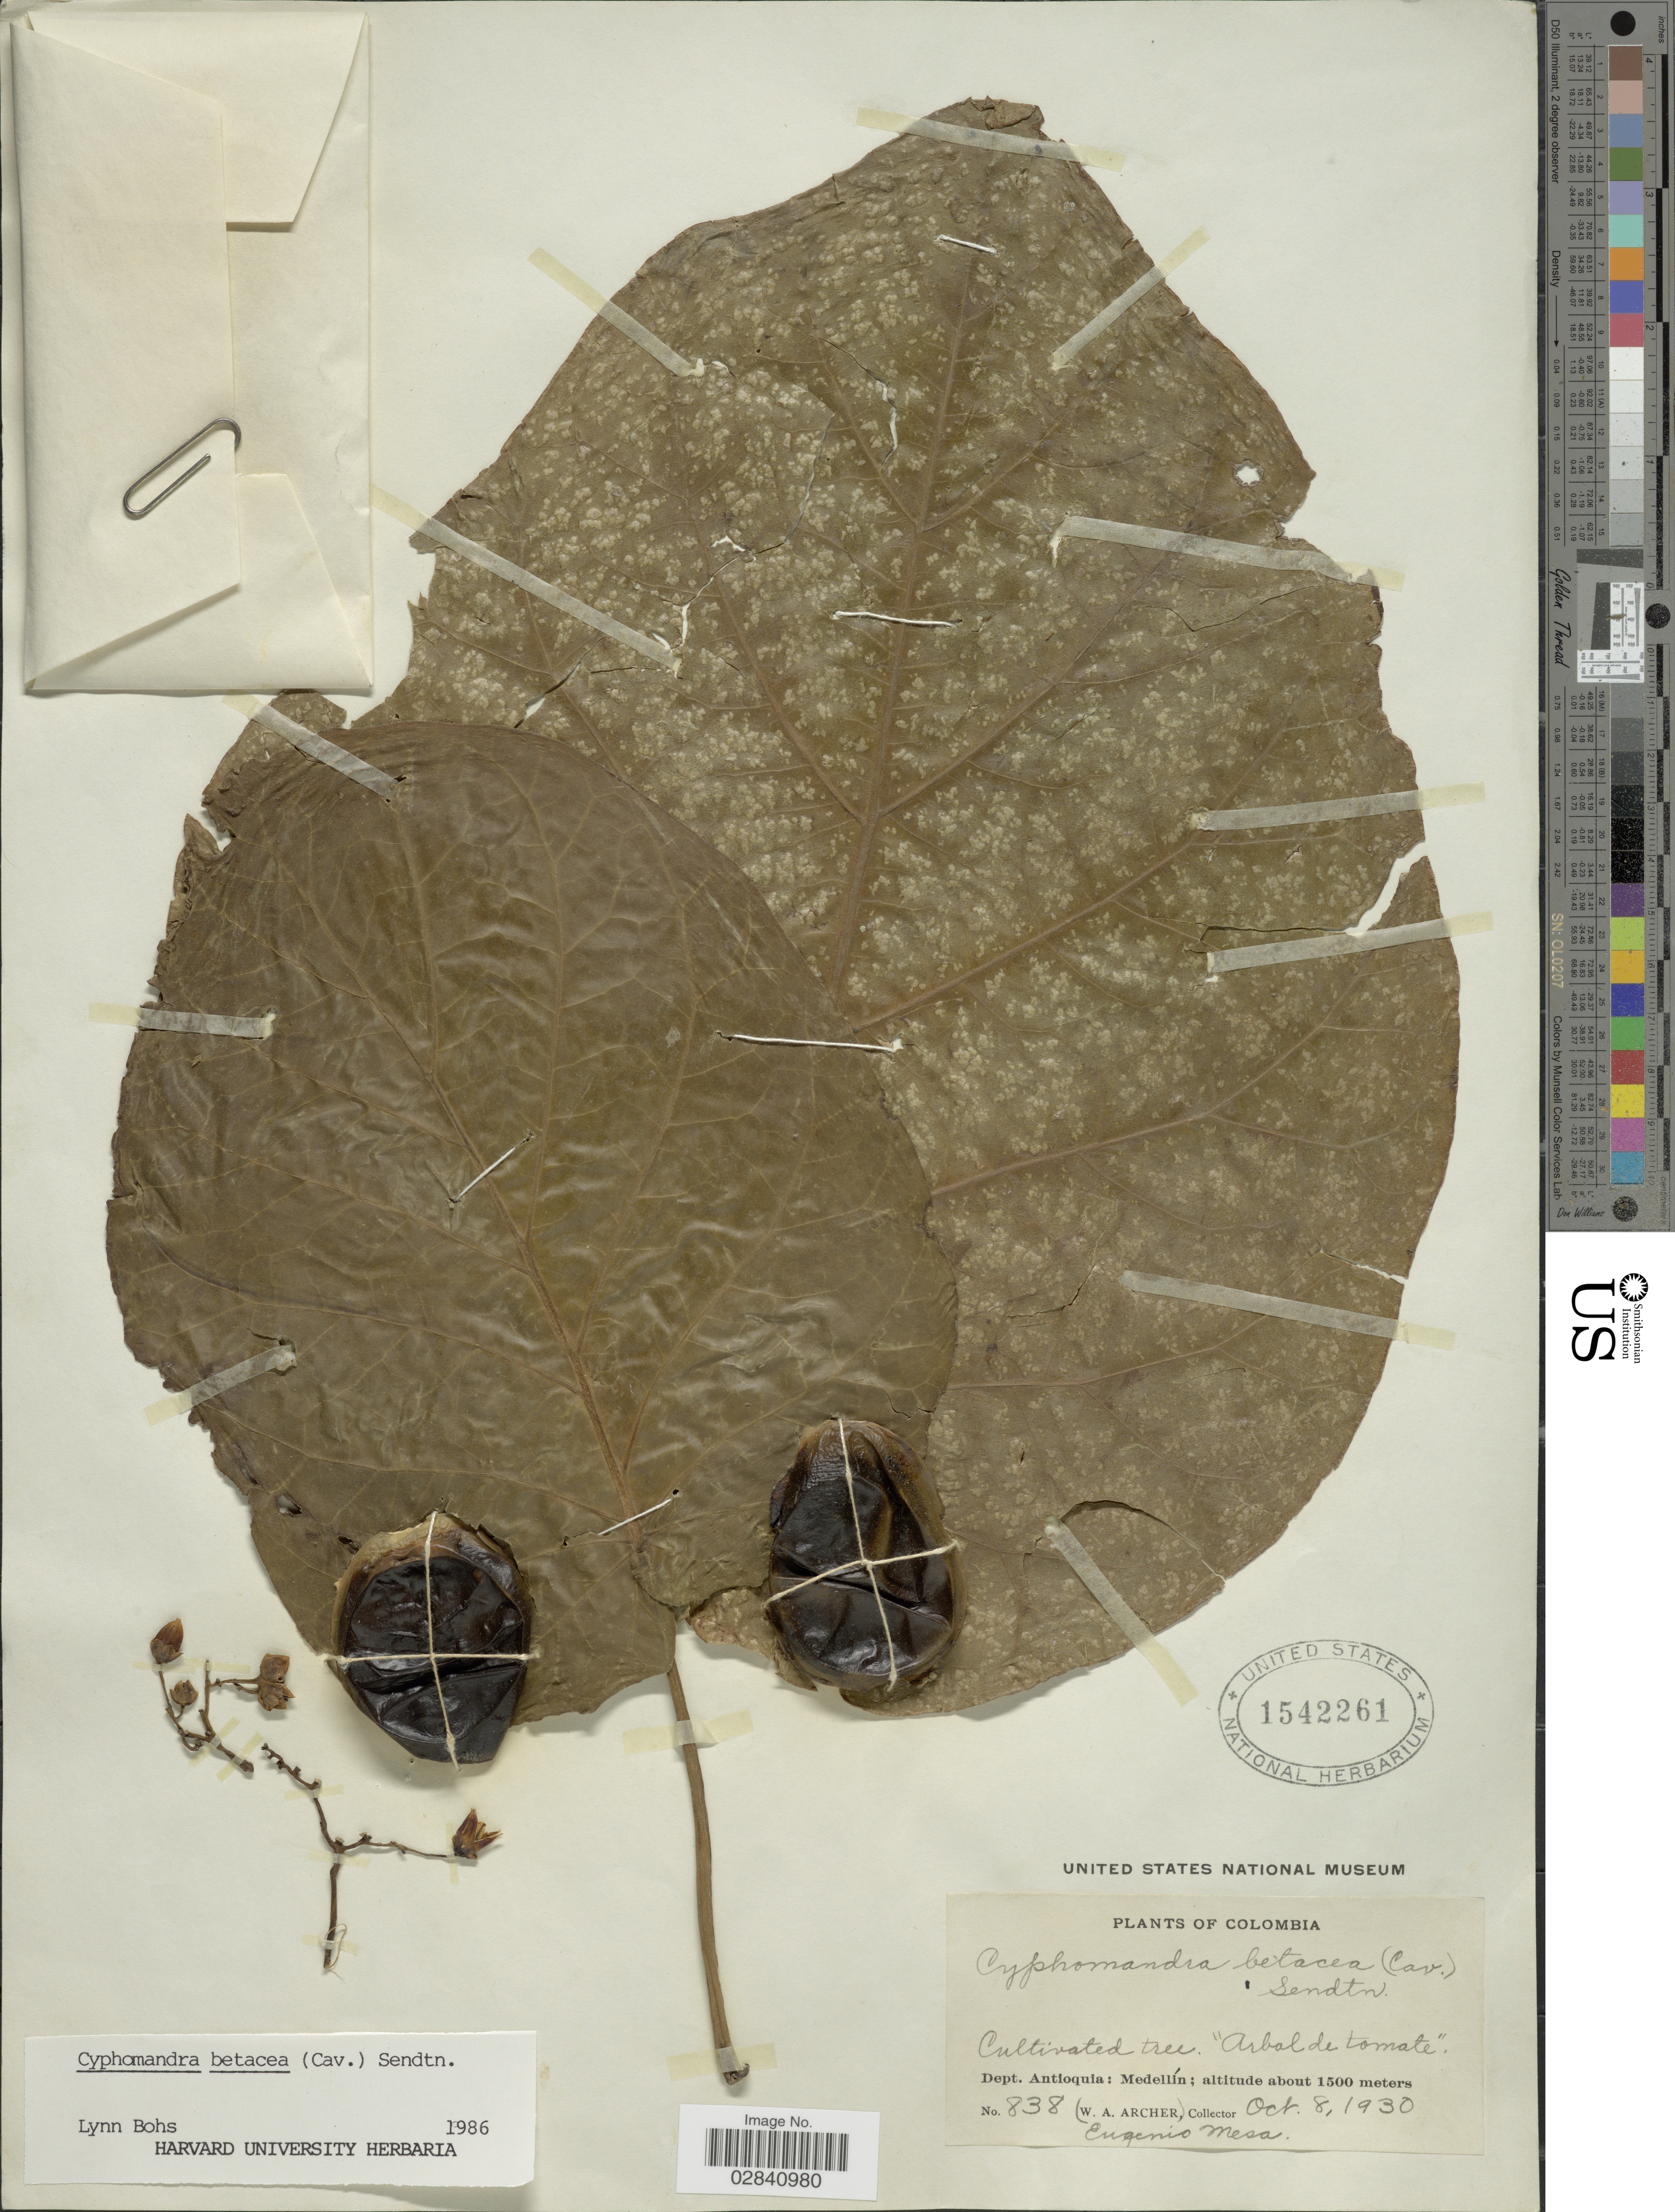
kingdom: Plantae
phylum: Tracheophyta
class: Magnoliopsida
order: Solanales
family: Solanaceae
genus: Cyphomandra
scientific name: Cyphomandra betacea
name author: (Cav.) Sendtn.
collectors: W. A. Archer & E. Mesa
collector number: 838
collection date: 1930-10-08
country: Colombia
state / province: Antioquia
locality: Dept. Antioquia: Medellín.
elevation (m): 1500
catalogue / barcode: US 1542261